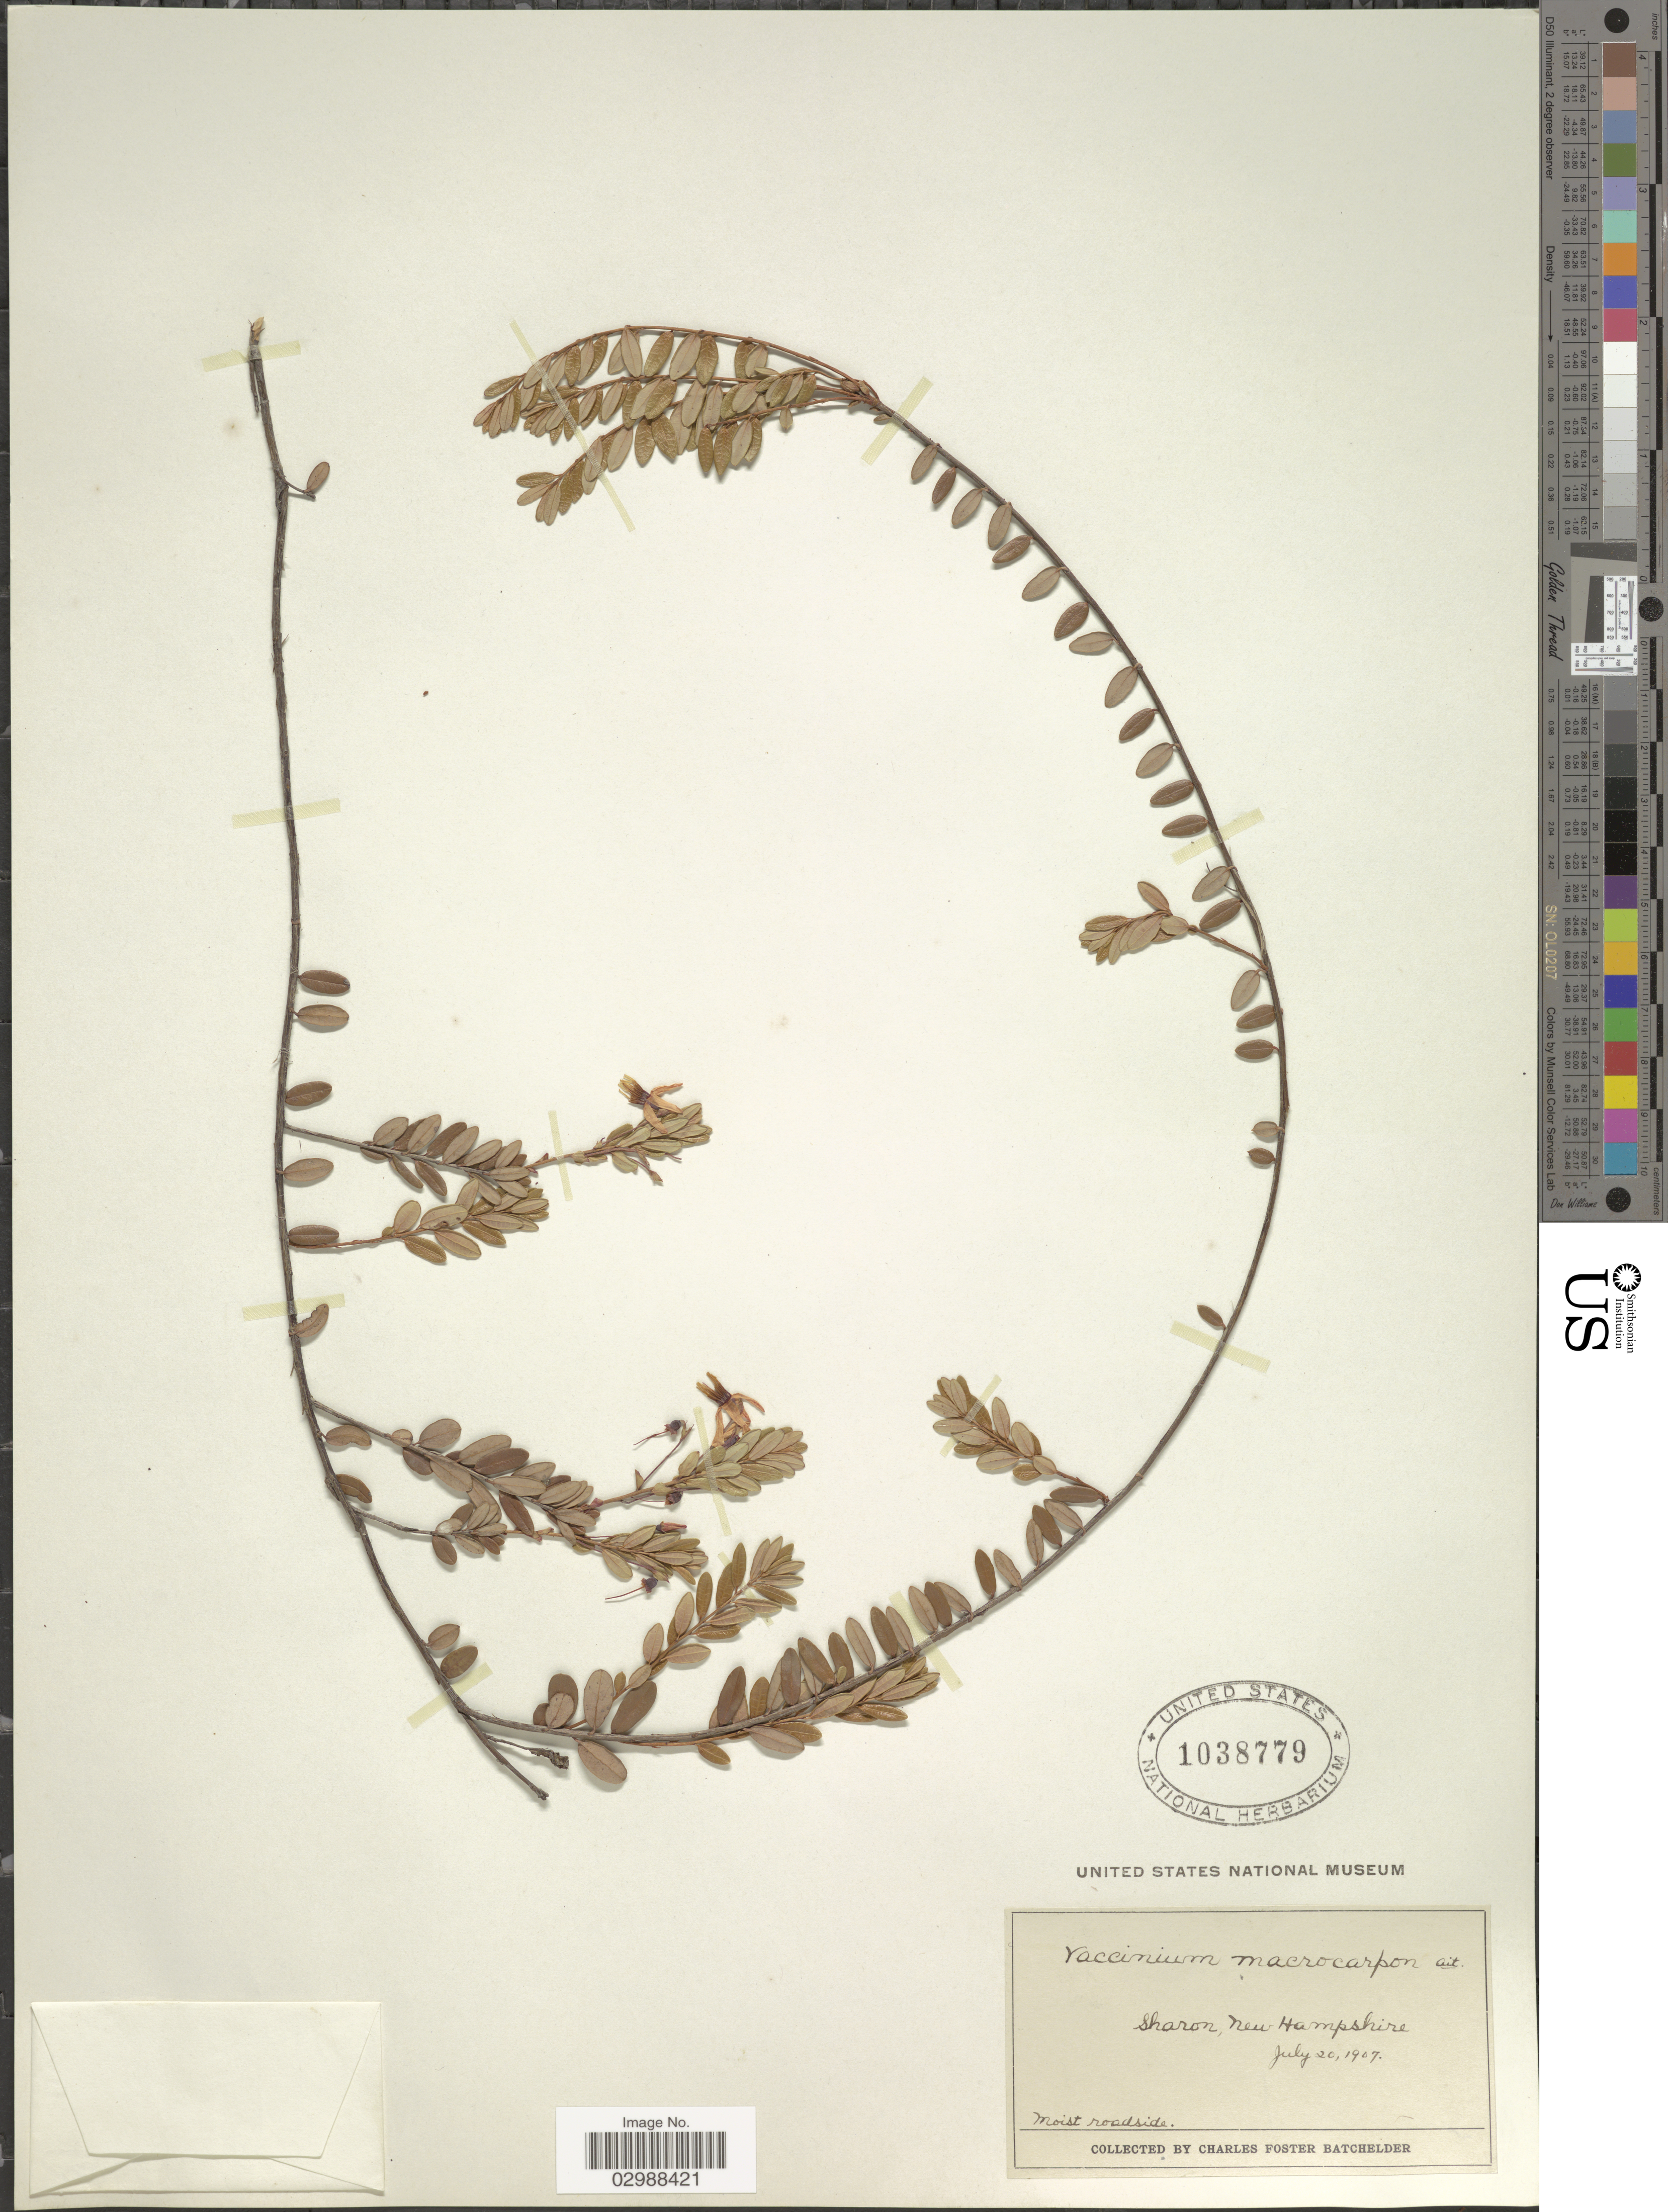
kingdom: Plantae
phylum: Tracheophyta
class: Magnoliopsida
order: Ericales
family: Ericaceae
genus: Vaccinium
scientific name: Vaccinium macrocarpon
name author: Aiton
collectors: C. Batchelder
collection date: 1907-07-20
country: United States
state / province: New Hampshire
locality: Sharon, New Hampshire.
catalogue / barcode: US 1038779